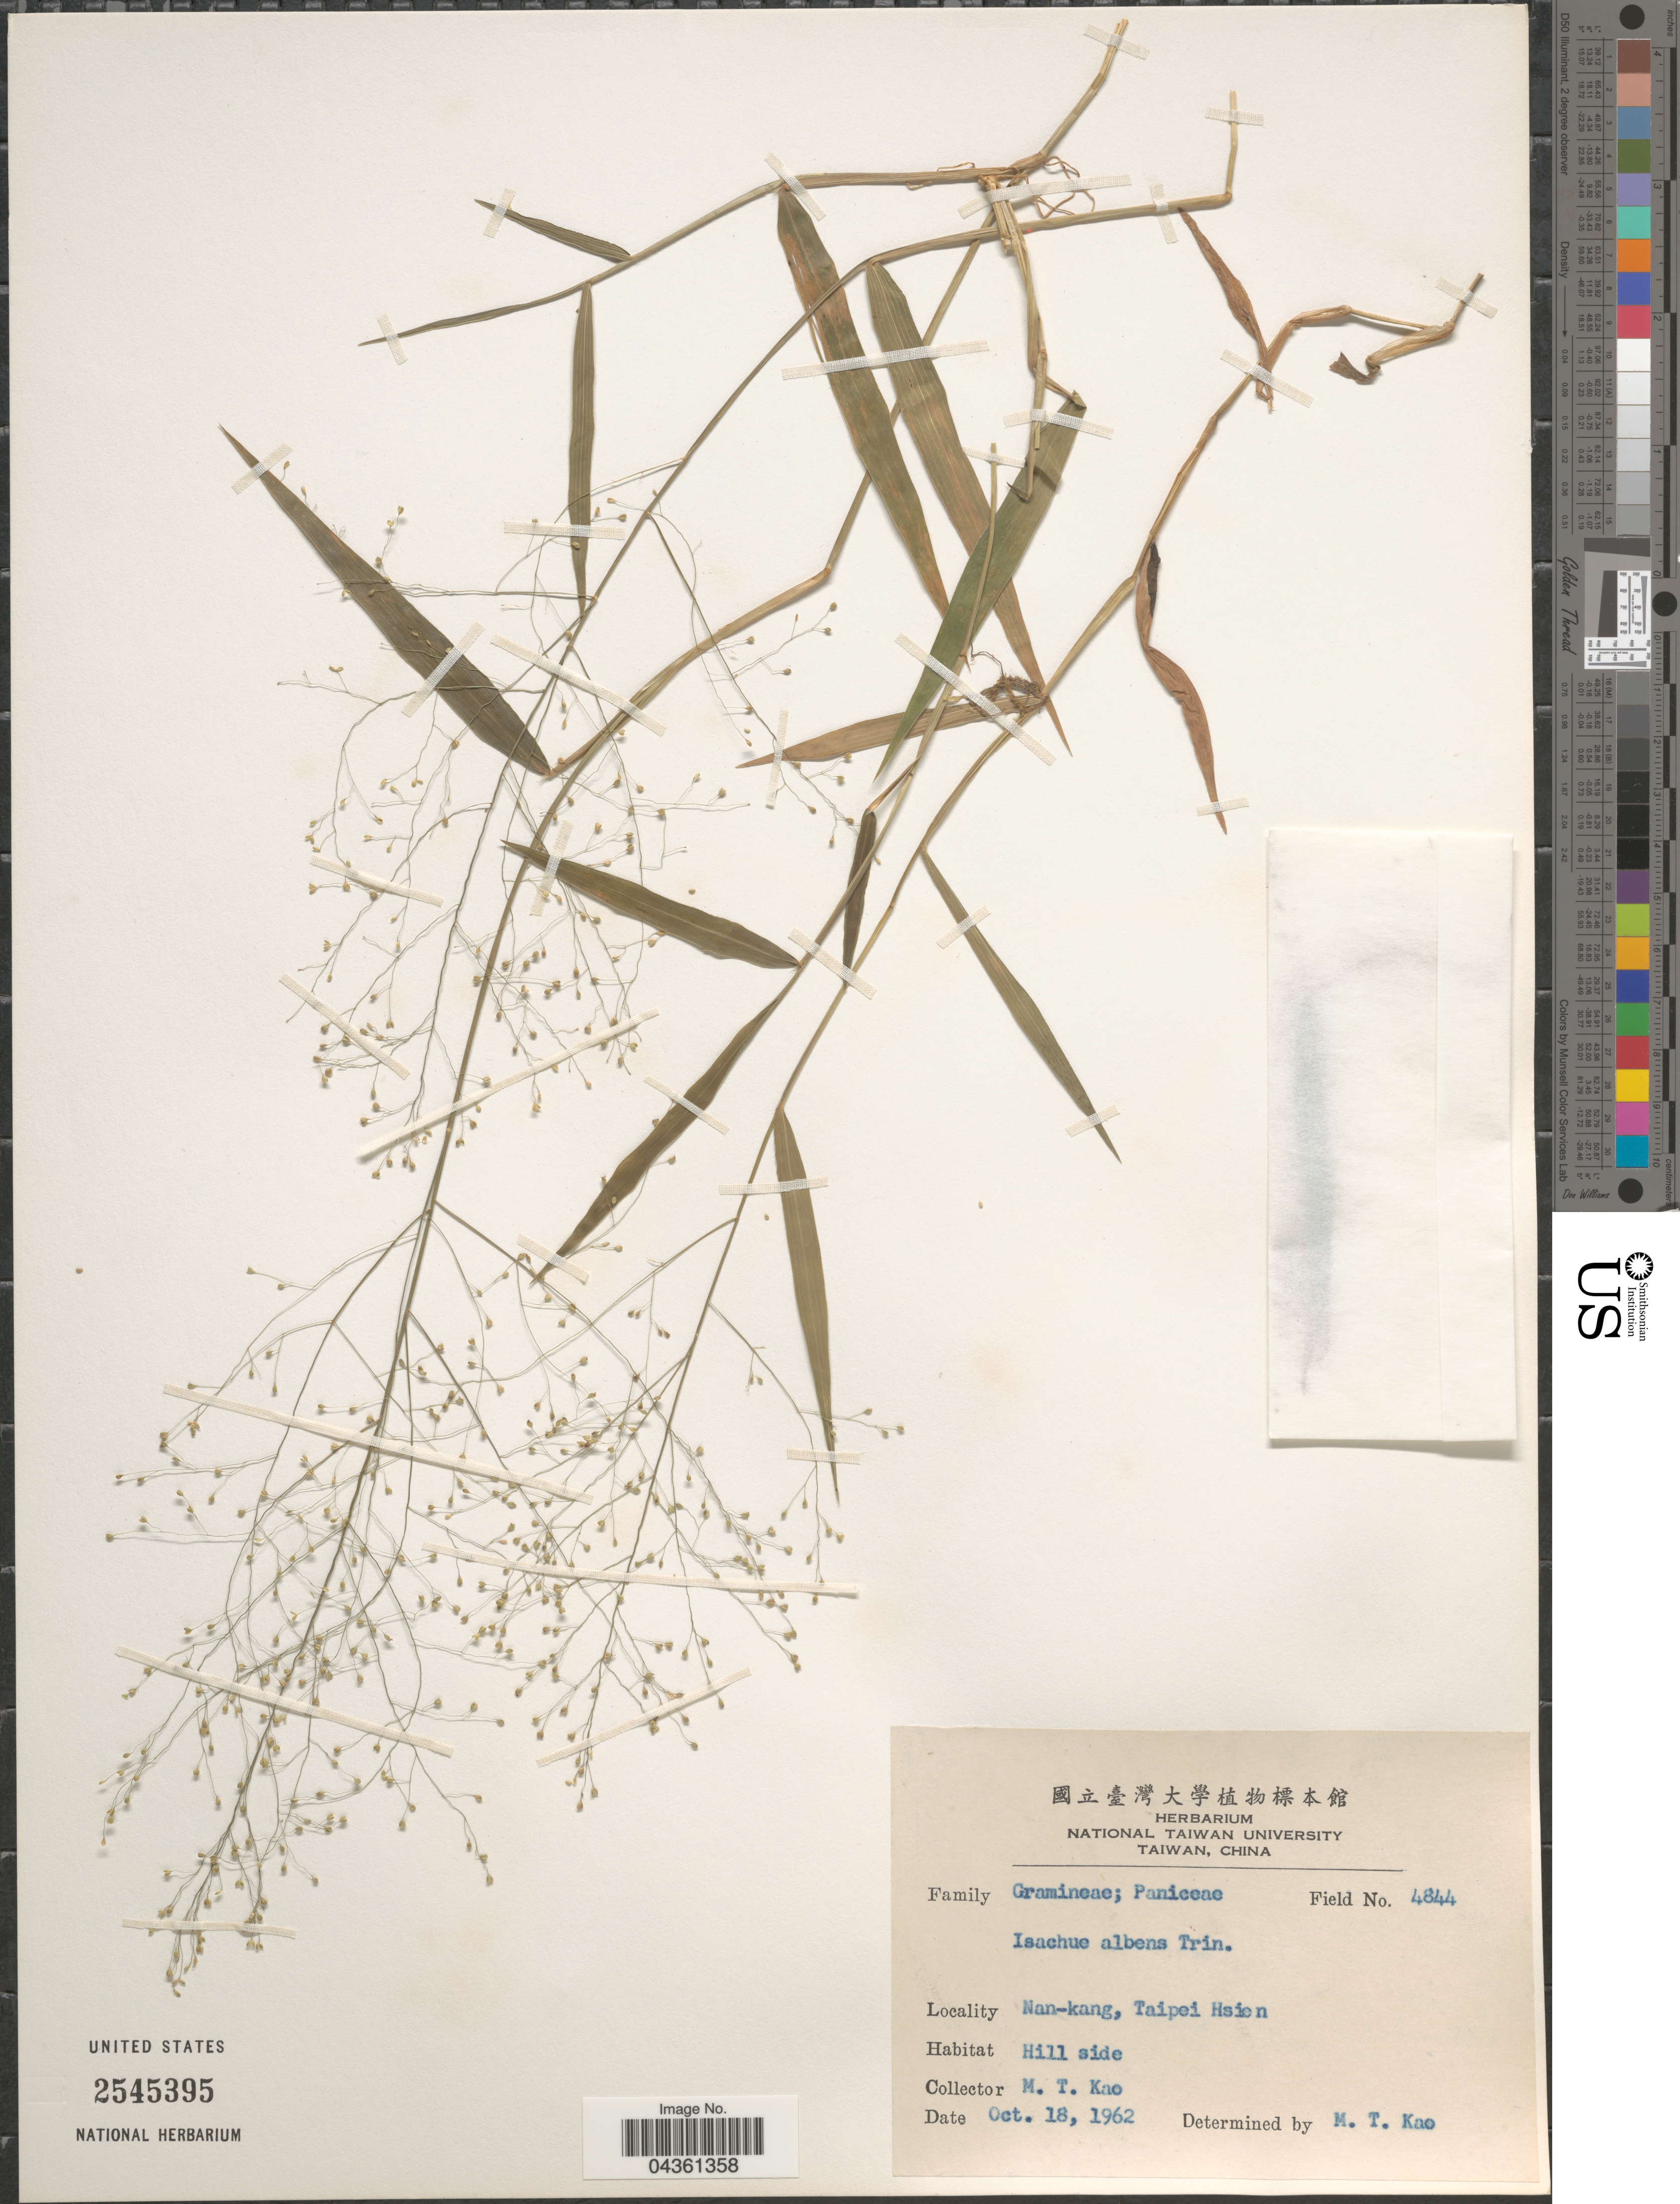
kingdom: Plantae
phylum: Tracheophyta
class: Liliopsida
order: Poales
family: Poaceae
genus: Isachne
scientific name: Isachne albens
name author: Trin.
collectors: M. T. Kao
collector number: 4844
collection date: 1962-10-18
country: Taiwan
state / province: Taipei City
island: Taiwan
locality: Nan-kang, Taipei Hsien.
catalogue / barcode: US 2545395